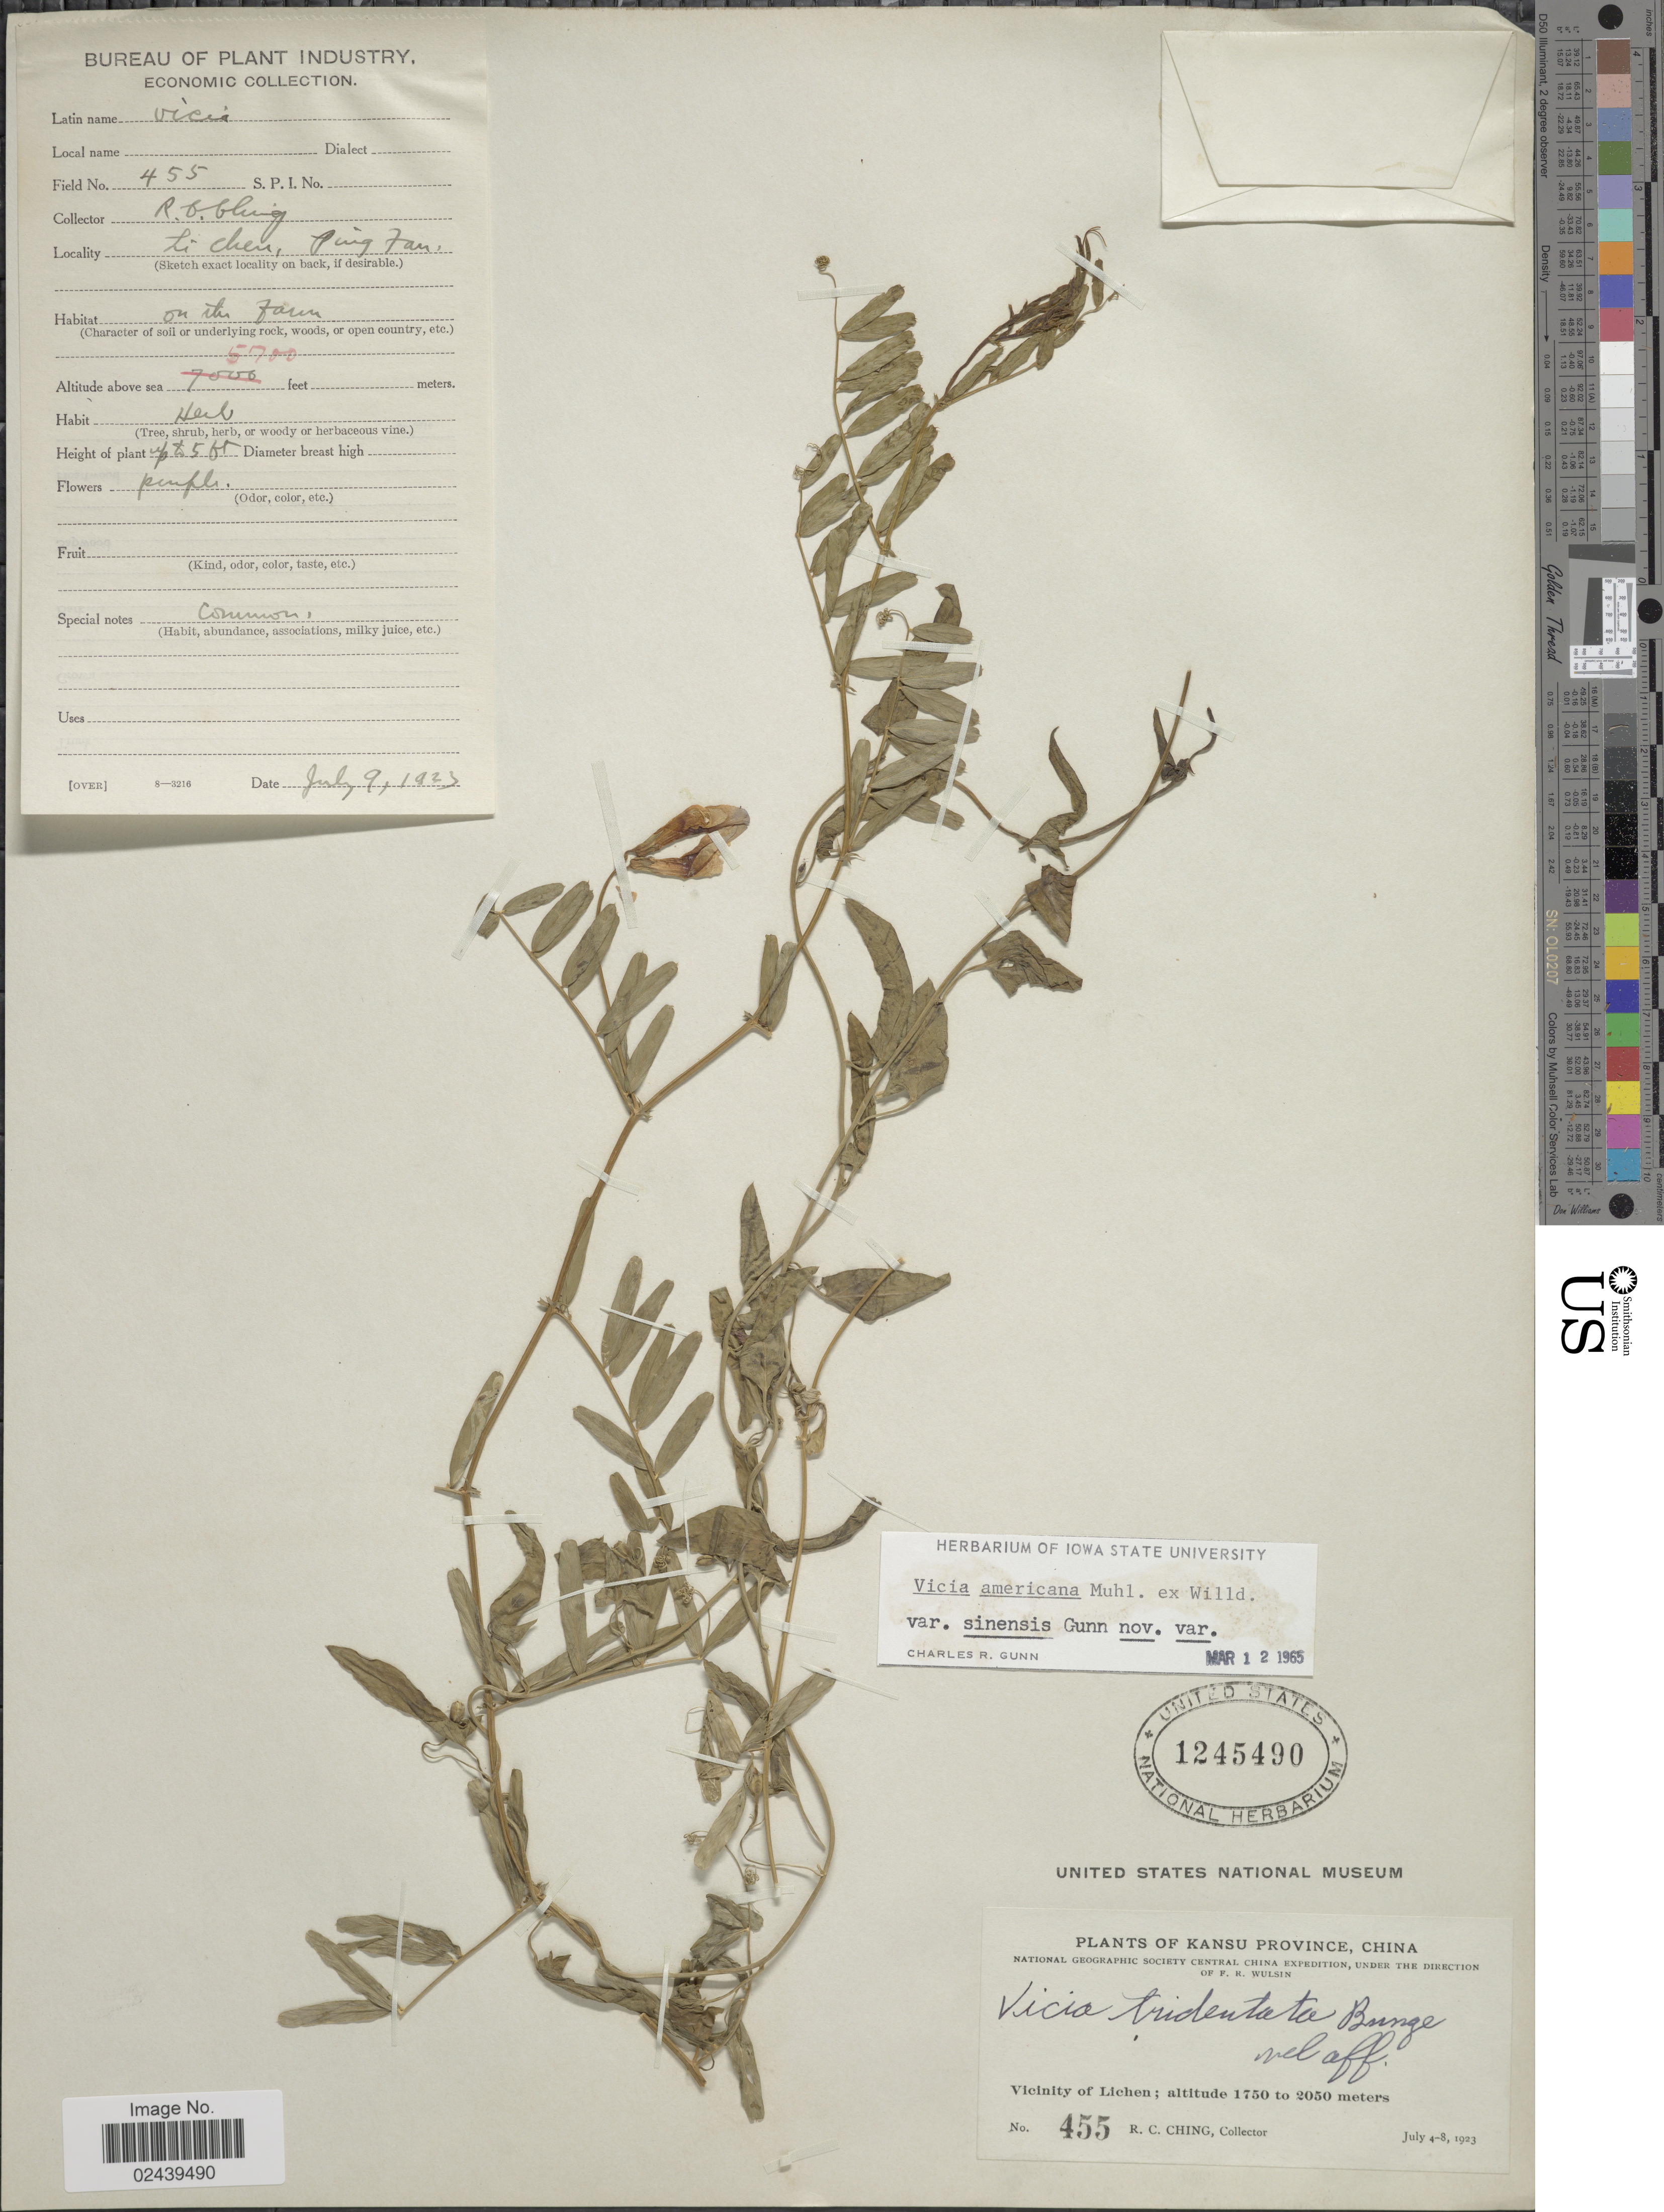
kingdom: Plantae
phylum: Tracheophyta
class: Magnoliopsida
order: Fabales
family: Fabaceae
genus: Vicia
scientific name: Vicia americana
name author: Muhl. ex Willd.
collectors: R. C. Ching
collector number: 455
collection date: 1923-07-09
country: China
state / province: Gansu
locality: Kansu Province, China, Vicinity of Lichen, Li Chen, Ping Fan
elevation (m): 1737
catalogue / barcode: US 1245490